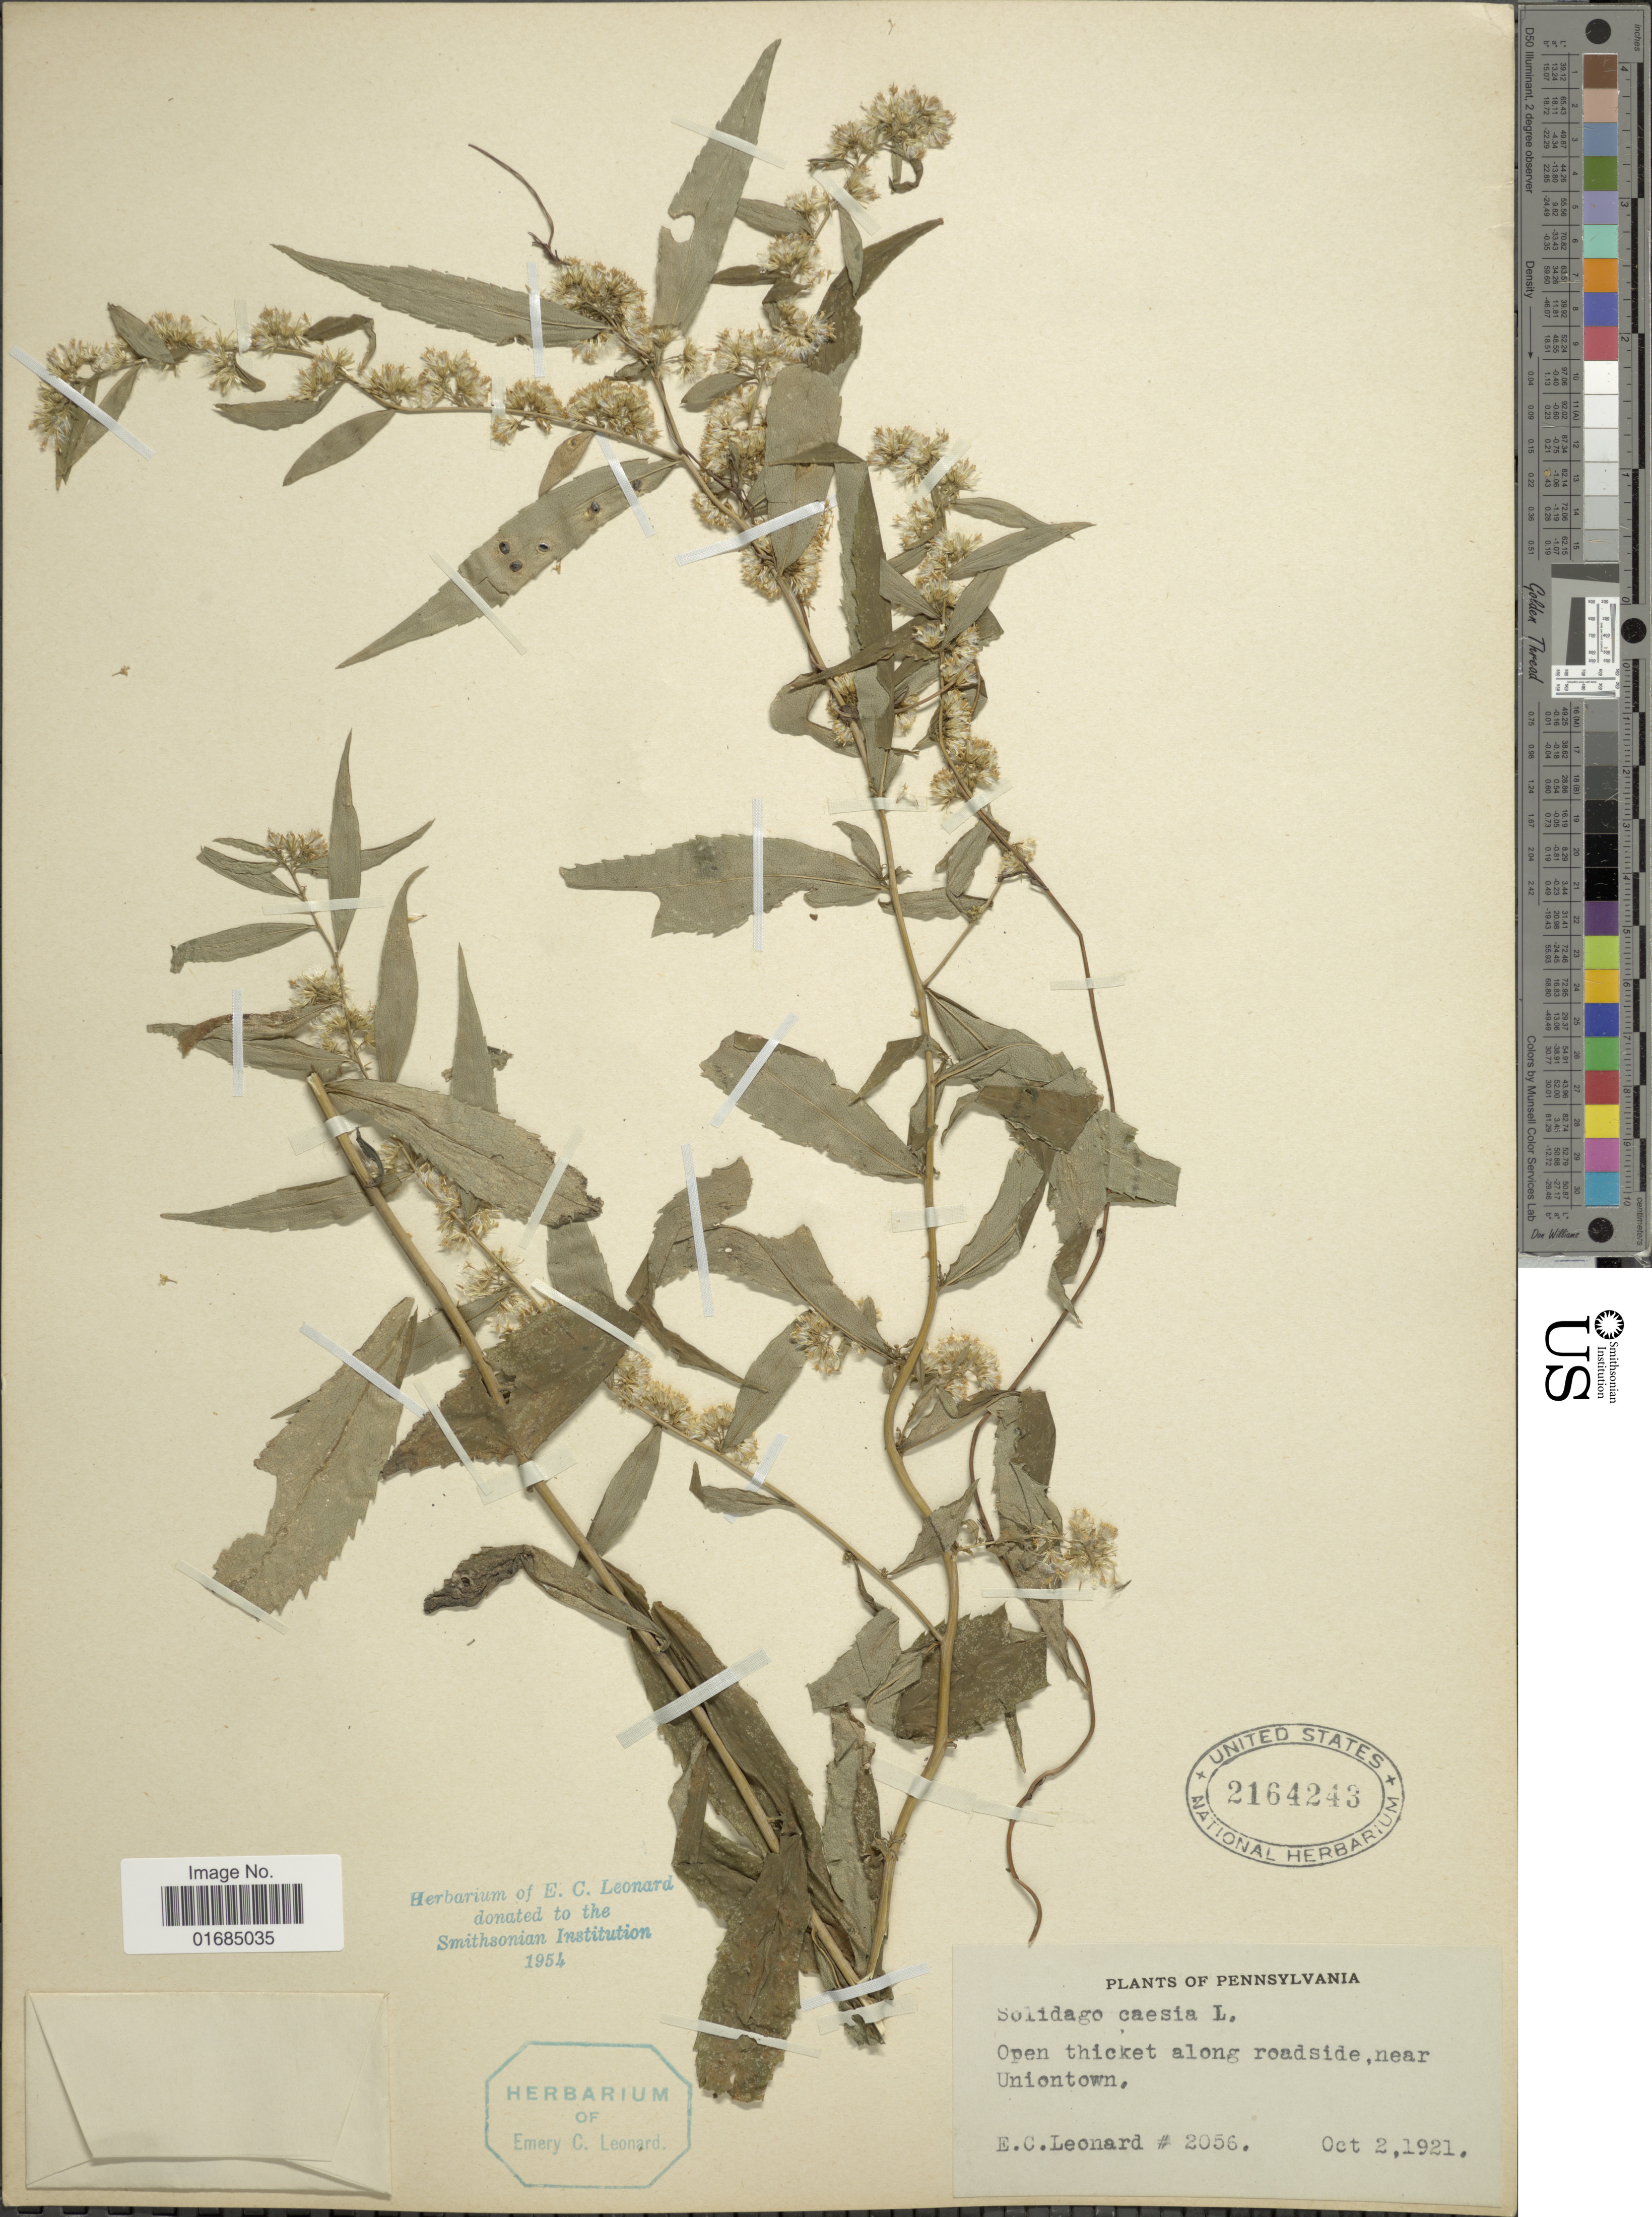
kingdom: Plantae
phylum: Tracheophyta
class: Magnoliopsida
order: Asterales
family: Asteraceae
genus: Solidago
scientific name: Solidago caesia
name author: L.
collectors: E. C. Leonard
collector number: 2056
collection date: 1921-10-02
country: United States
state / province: Pennsylvania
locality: Open Thicket along roadside, near Uniontown.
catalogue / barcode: US 2164243